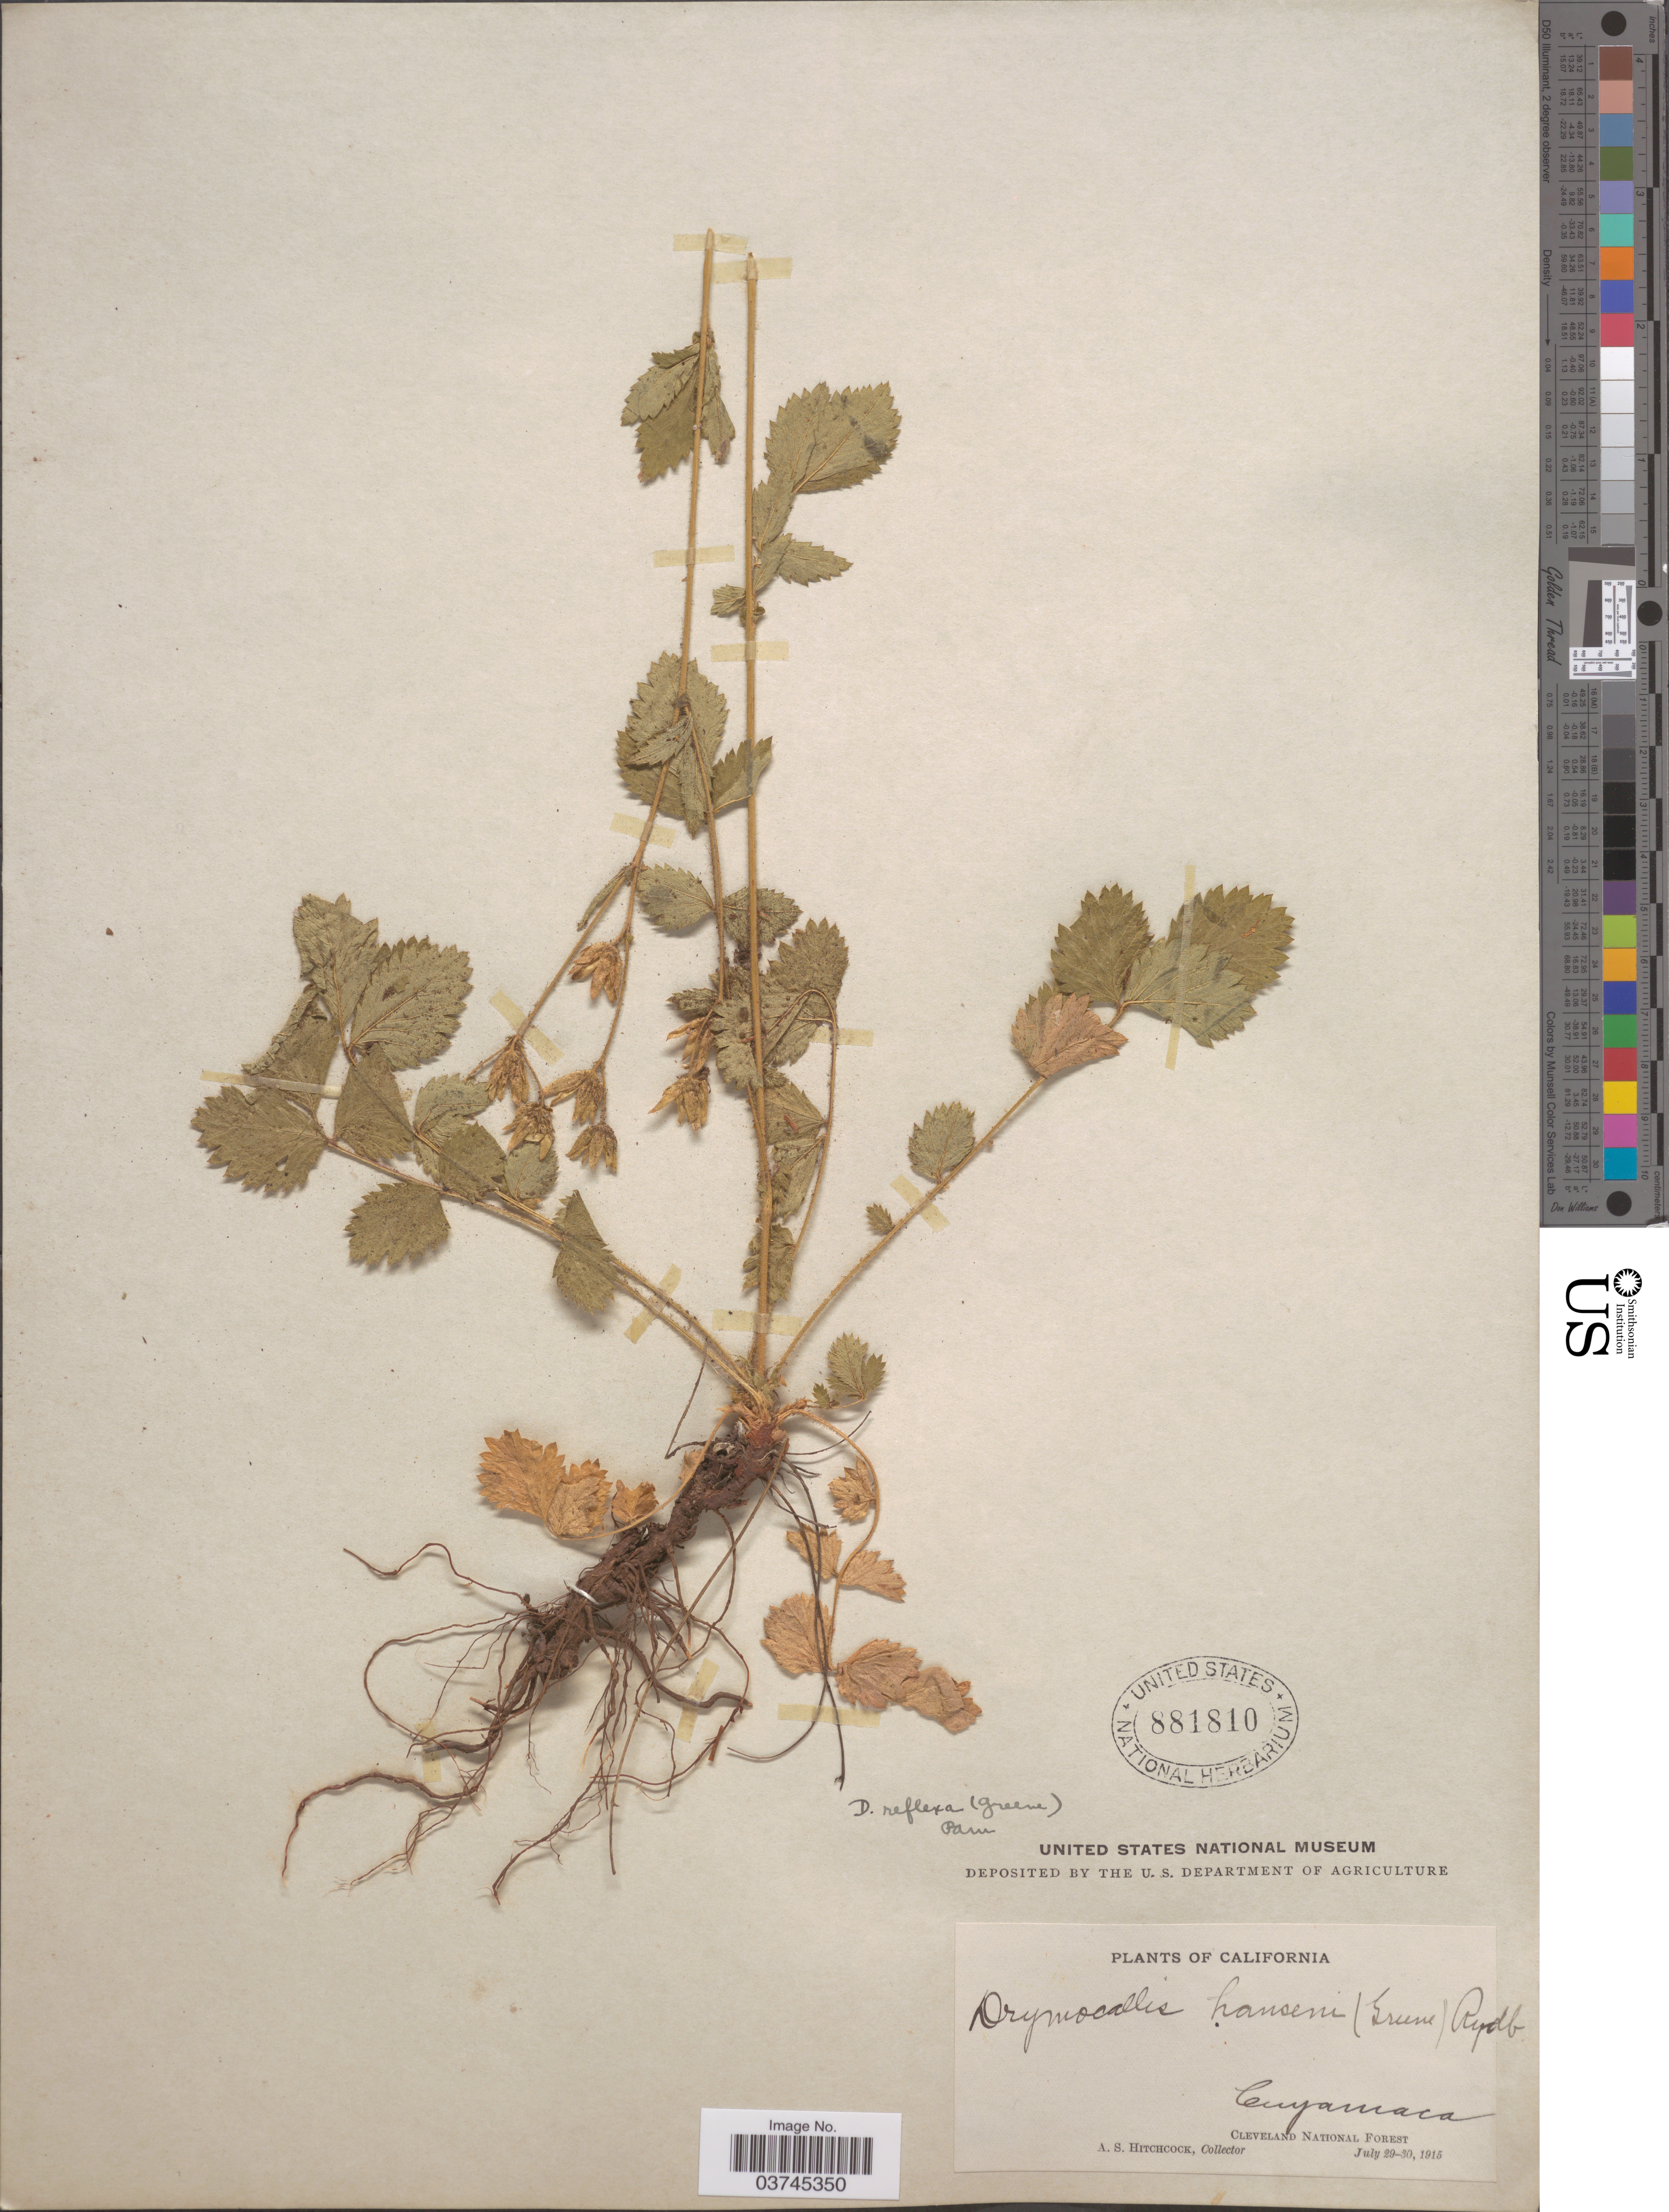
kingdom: Plantae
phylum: Tracheophyta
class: Magnoliopsida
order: Rosales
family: Rosaceae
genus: Drymocallis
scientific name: Drymocallis hansenii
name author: (Greene) Rydb.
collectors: A. S. Hitchcock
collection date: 1915-07-29/1915-07-30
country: United States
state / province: California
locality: Cuyamaca. Cleveland National Forest.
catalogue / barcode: US 881810